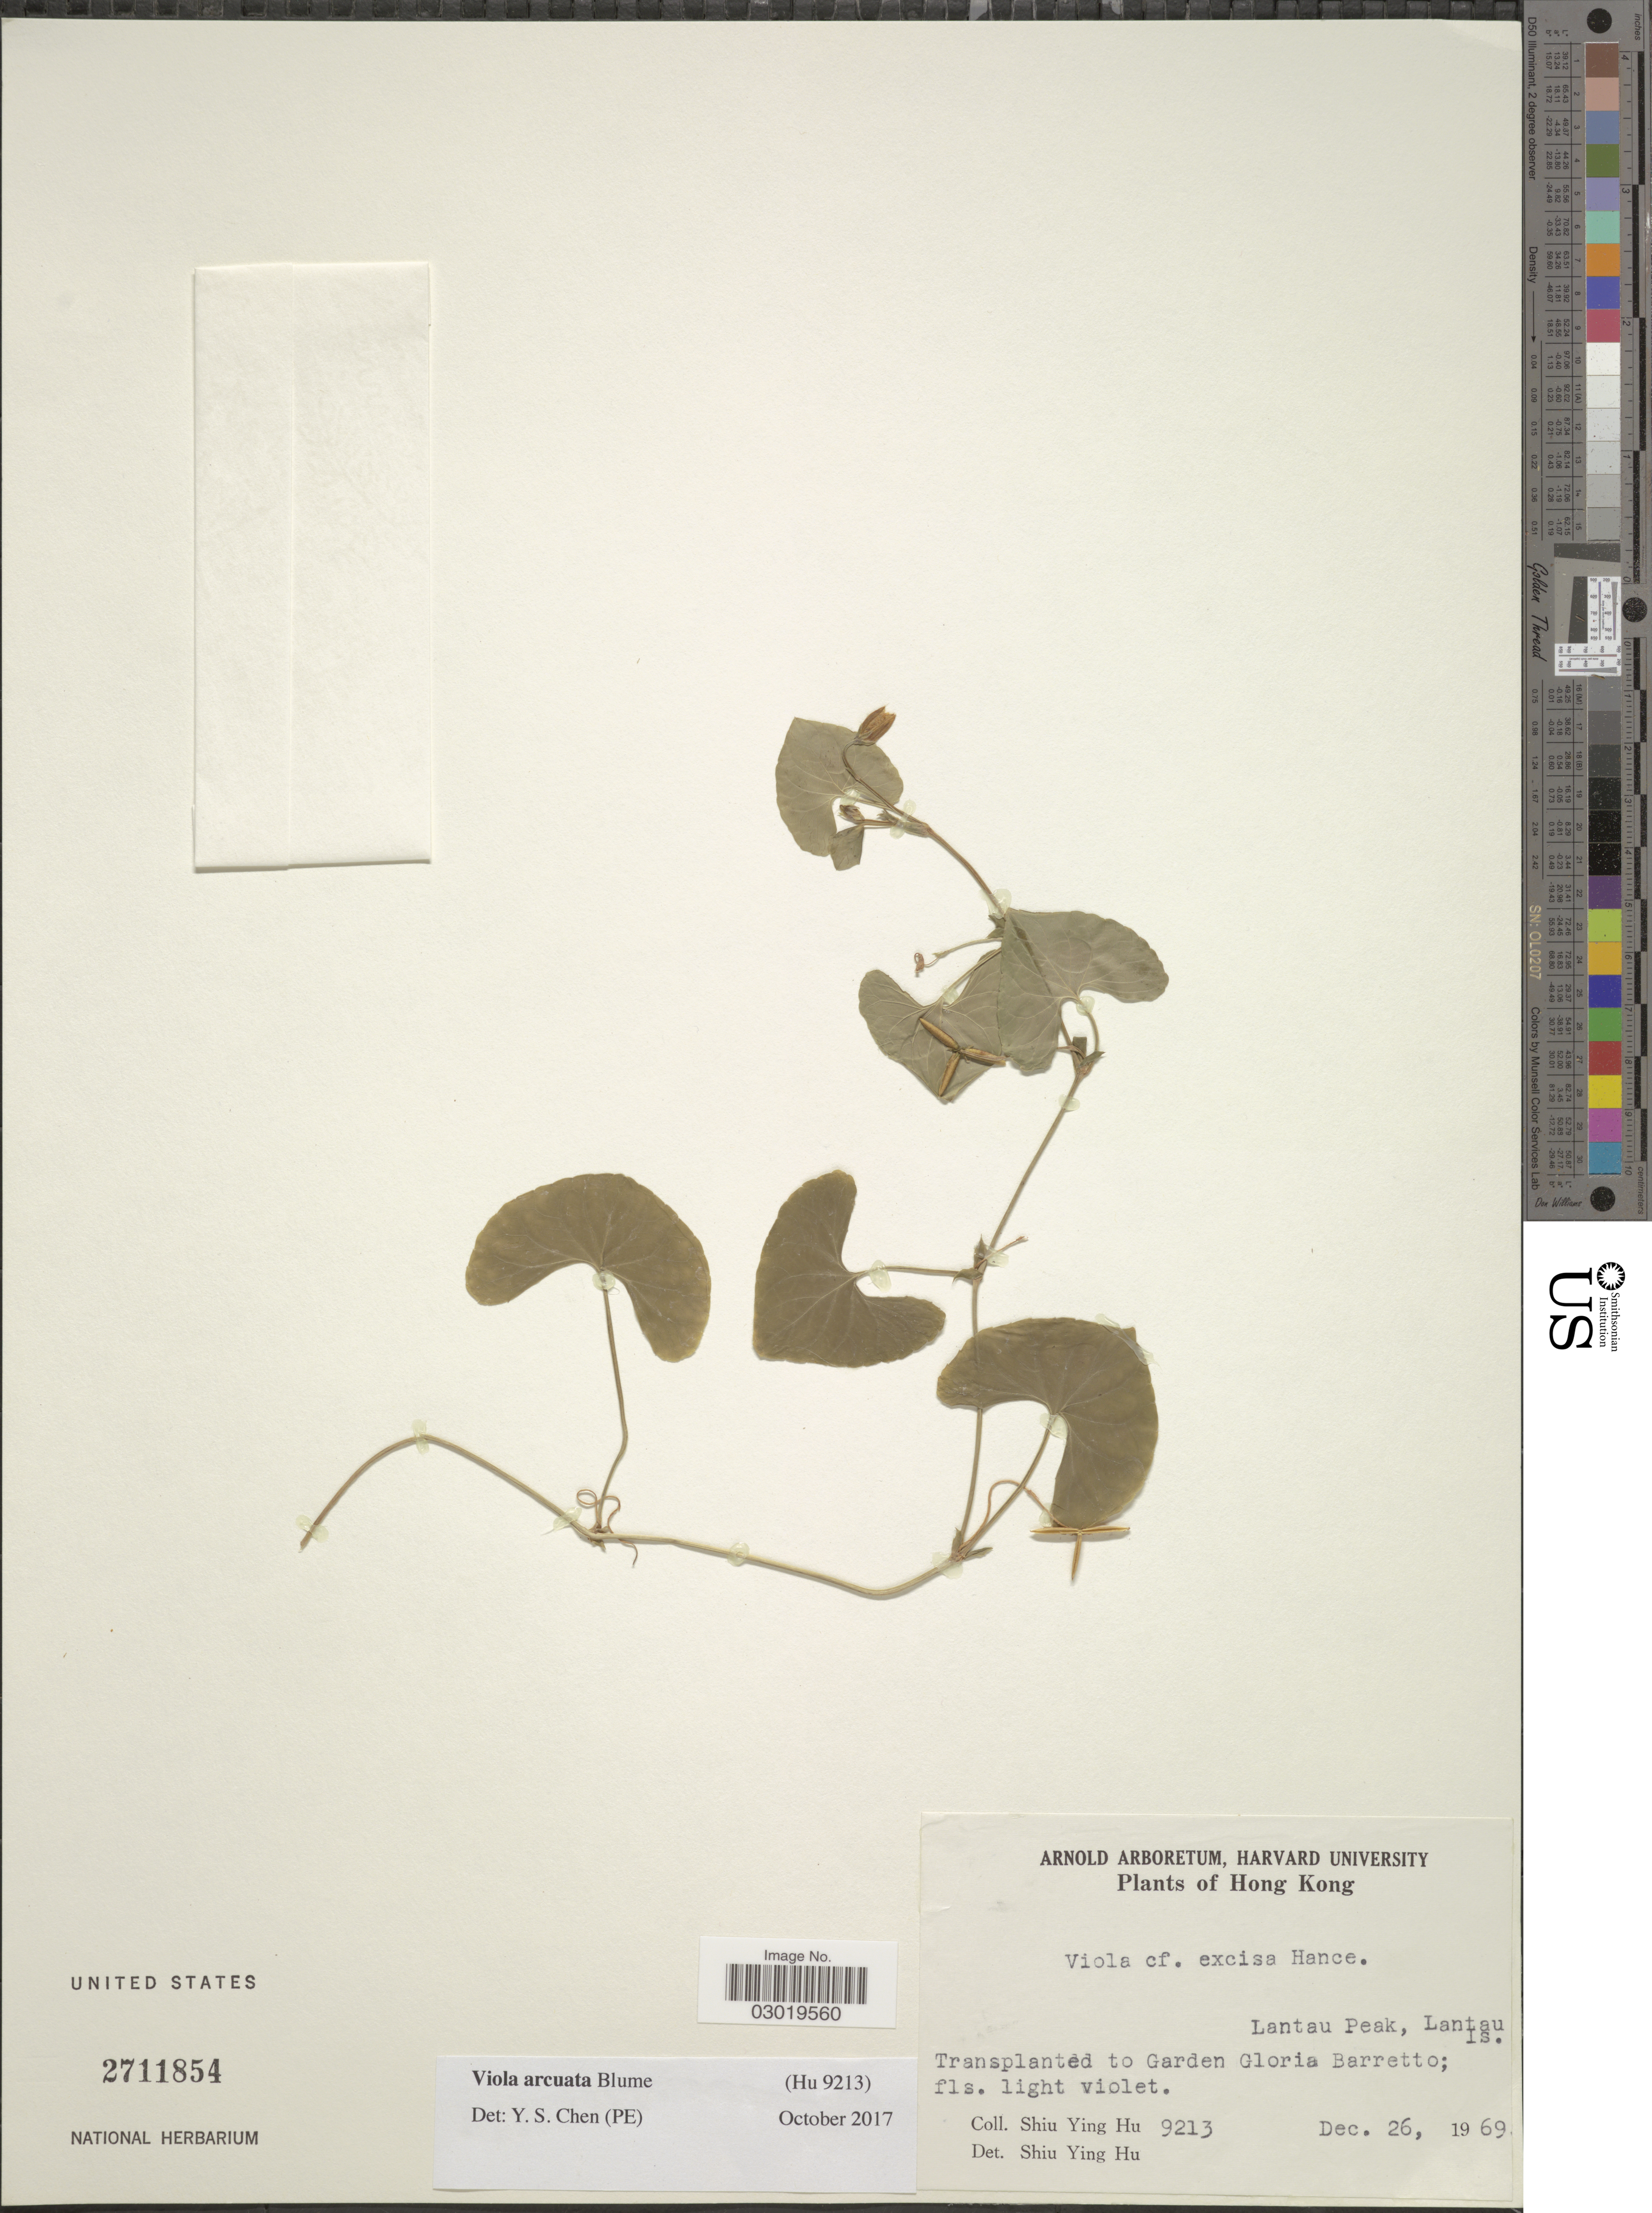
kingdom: Plantae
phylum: Tracheophyta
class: Magnoliopsida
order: Malpighiales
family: Violaceae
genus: Viola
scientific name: Viola arcuata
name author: Blume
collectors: S. Y. Hu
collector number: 9213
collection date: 1969-12-26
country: China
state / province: Hong Kong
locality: Lantau Peak, Lantau Is., Transplanted to Garden Gloria Barretto.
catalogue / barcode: US 2711854